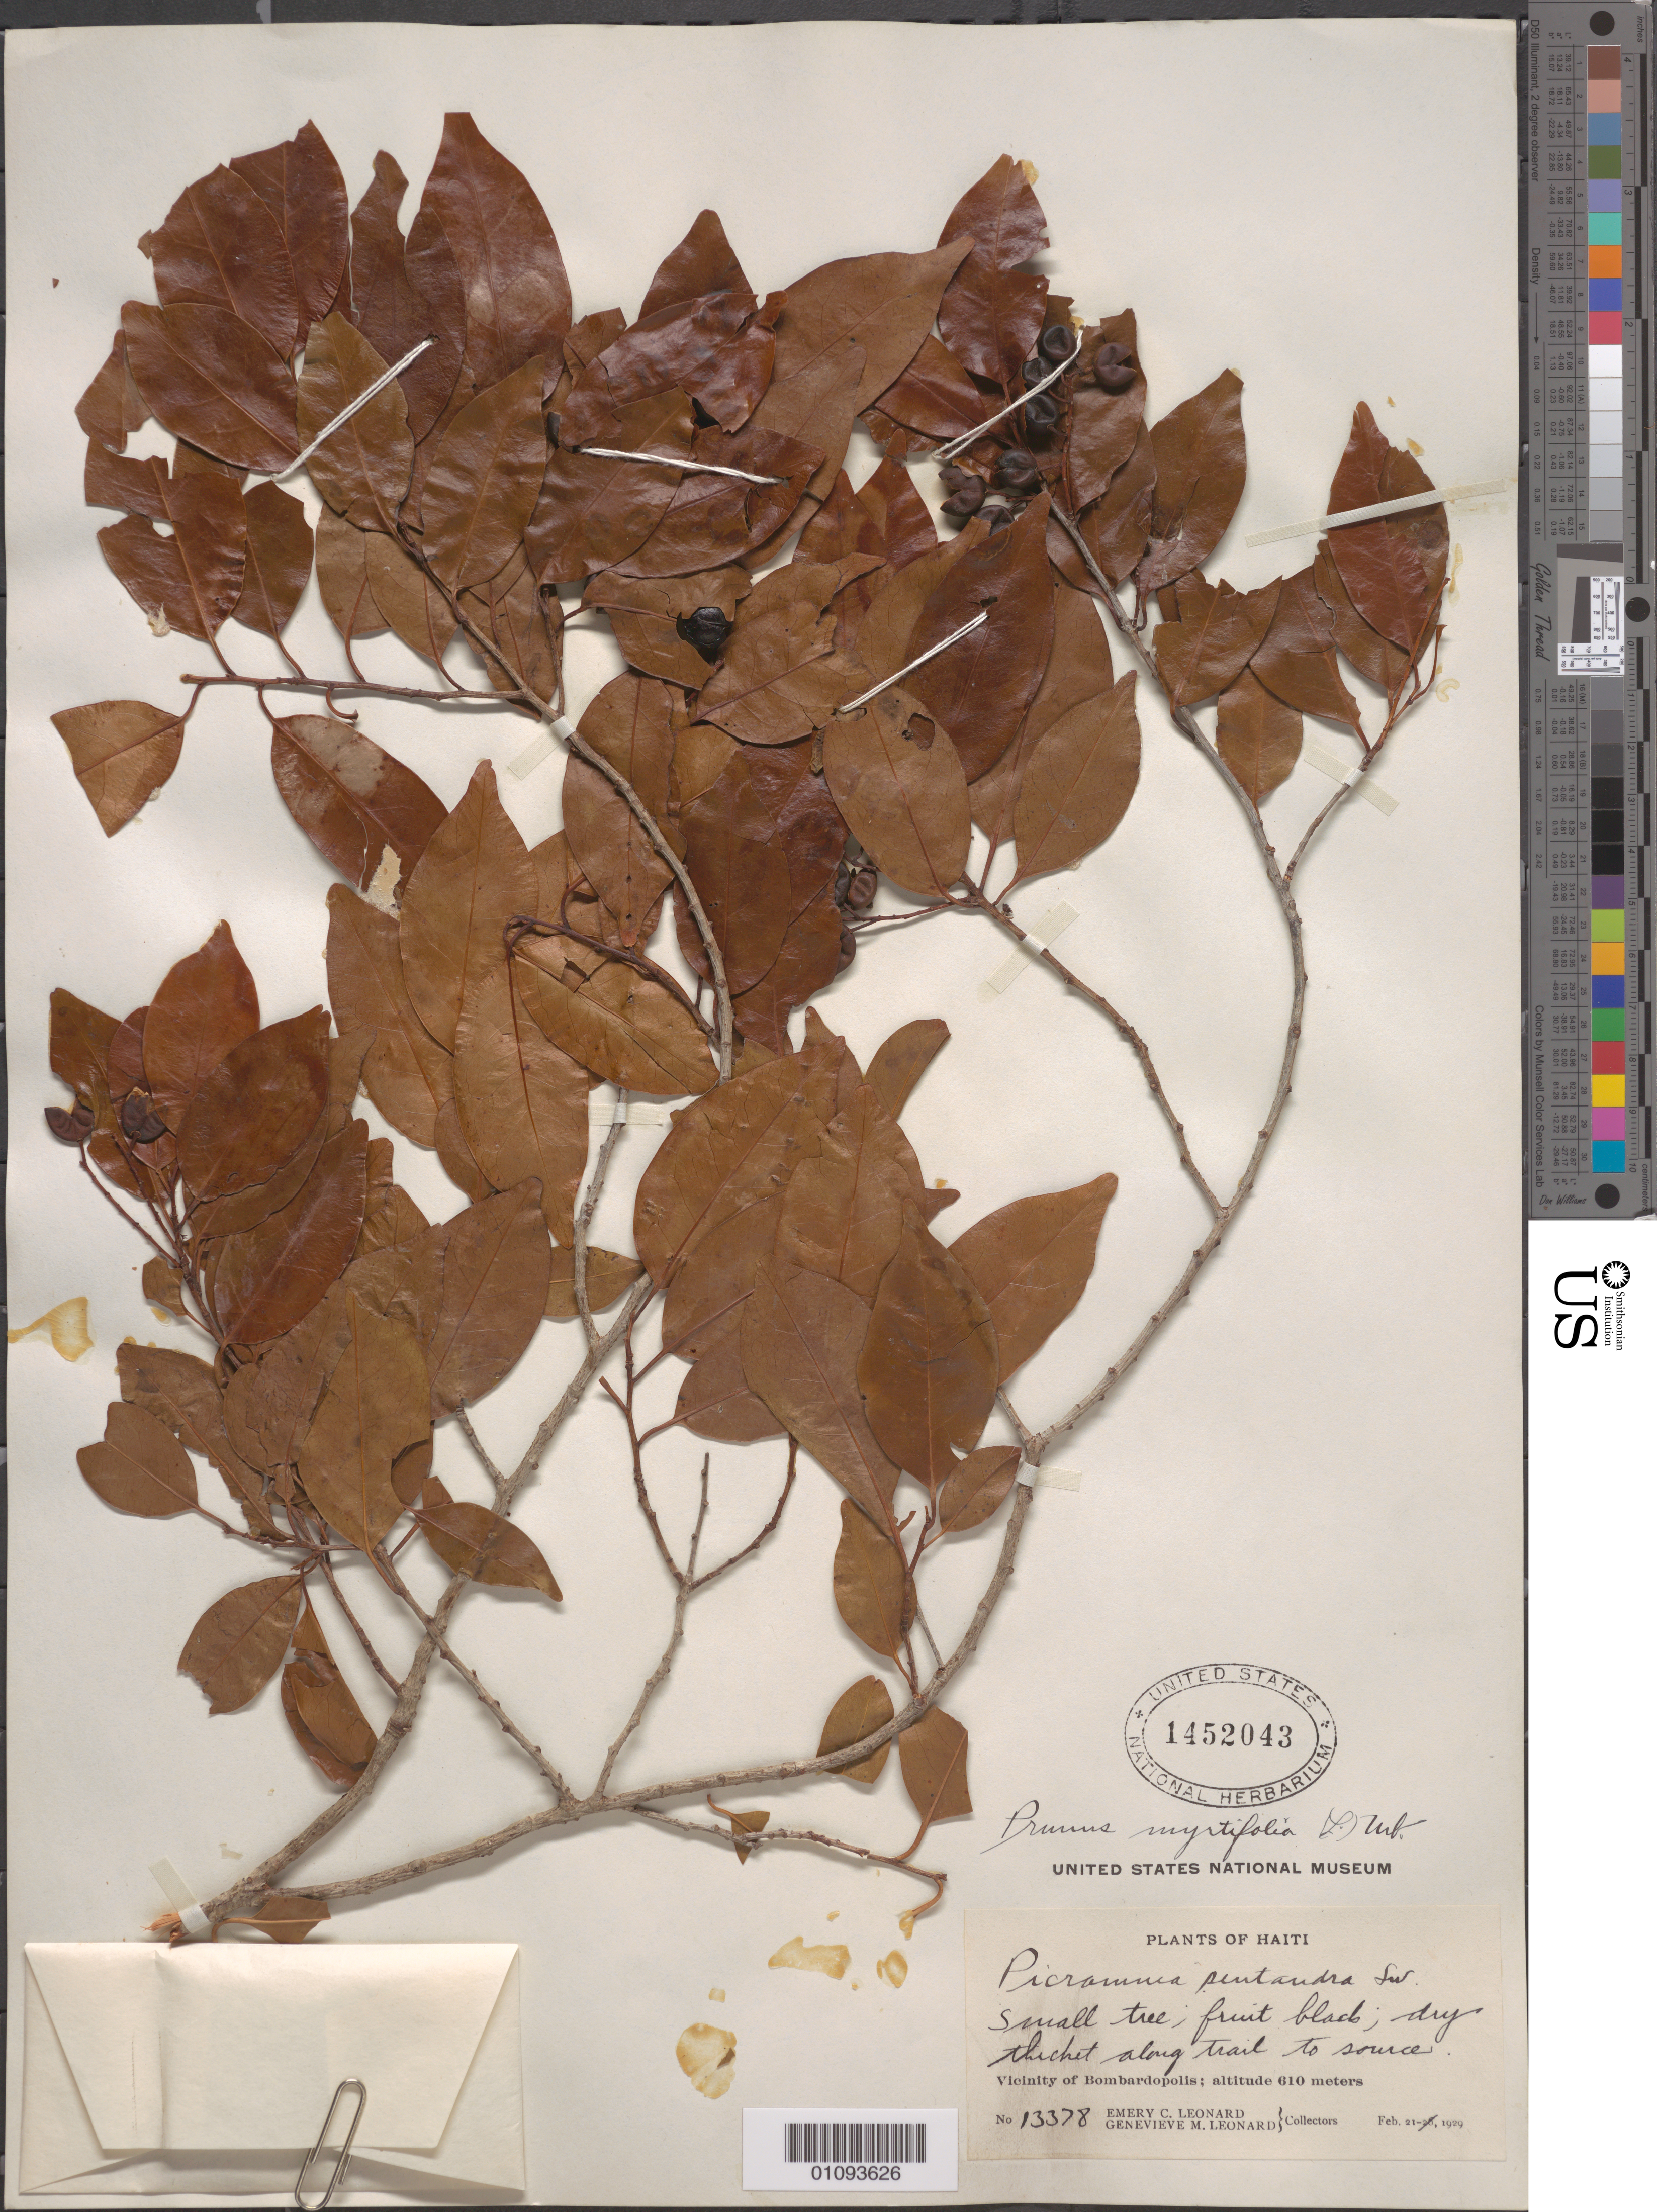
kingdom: Plantae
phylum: Tracheophyta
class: Magnoliopsida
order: Rosales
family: Rosaceae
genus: Prunus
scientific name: Prunus myrtifolia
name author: (L.) Urb.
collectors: E. C. Leonard & G. M. Leonard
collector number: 13378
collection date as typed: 21 Feb 1929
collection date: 1929-02-21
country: Haiti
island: Hispaniola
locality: Vicinity of Bombardopolis - dry thicket along trail to source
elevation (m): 610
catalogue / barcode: US 1452043